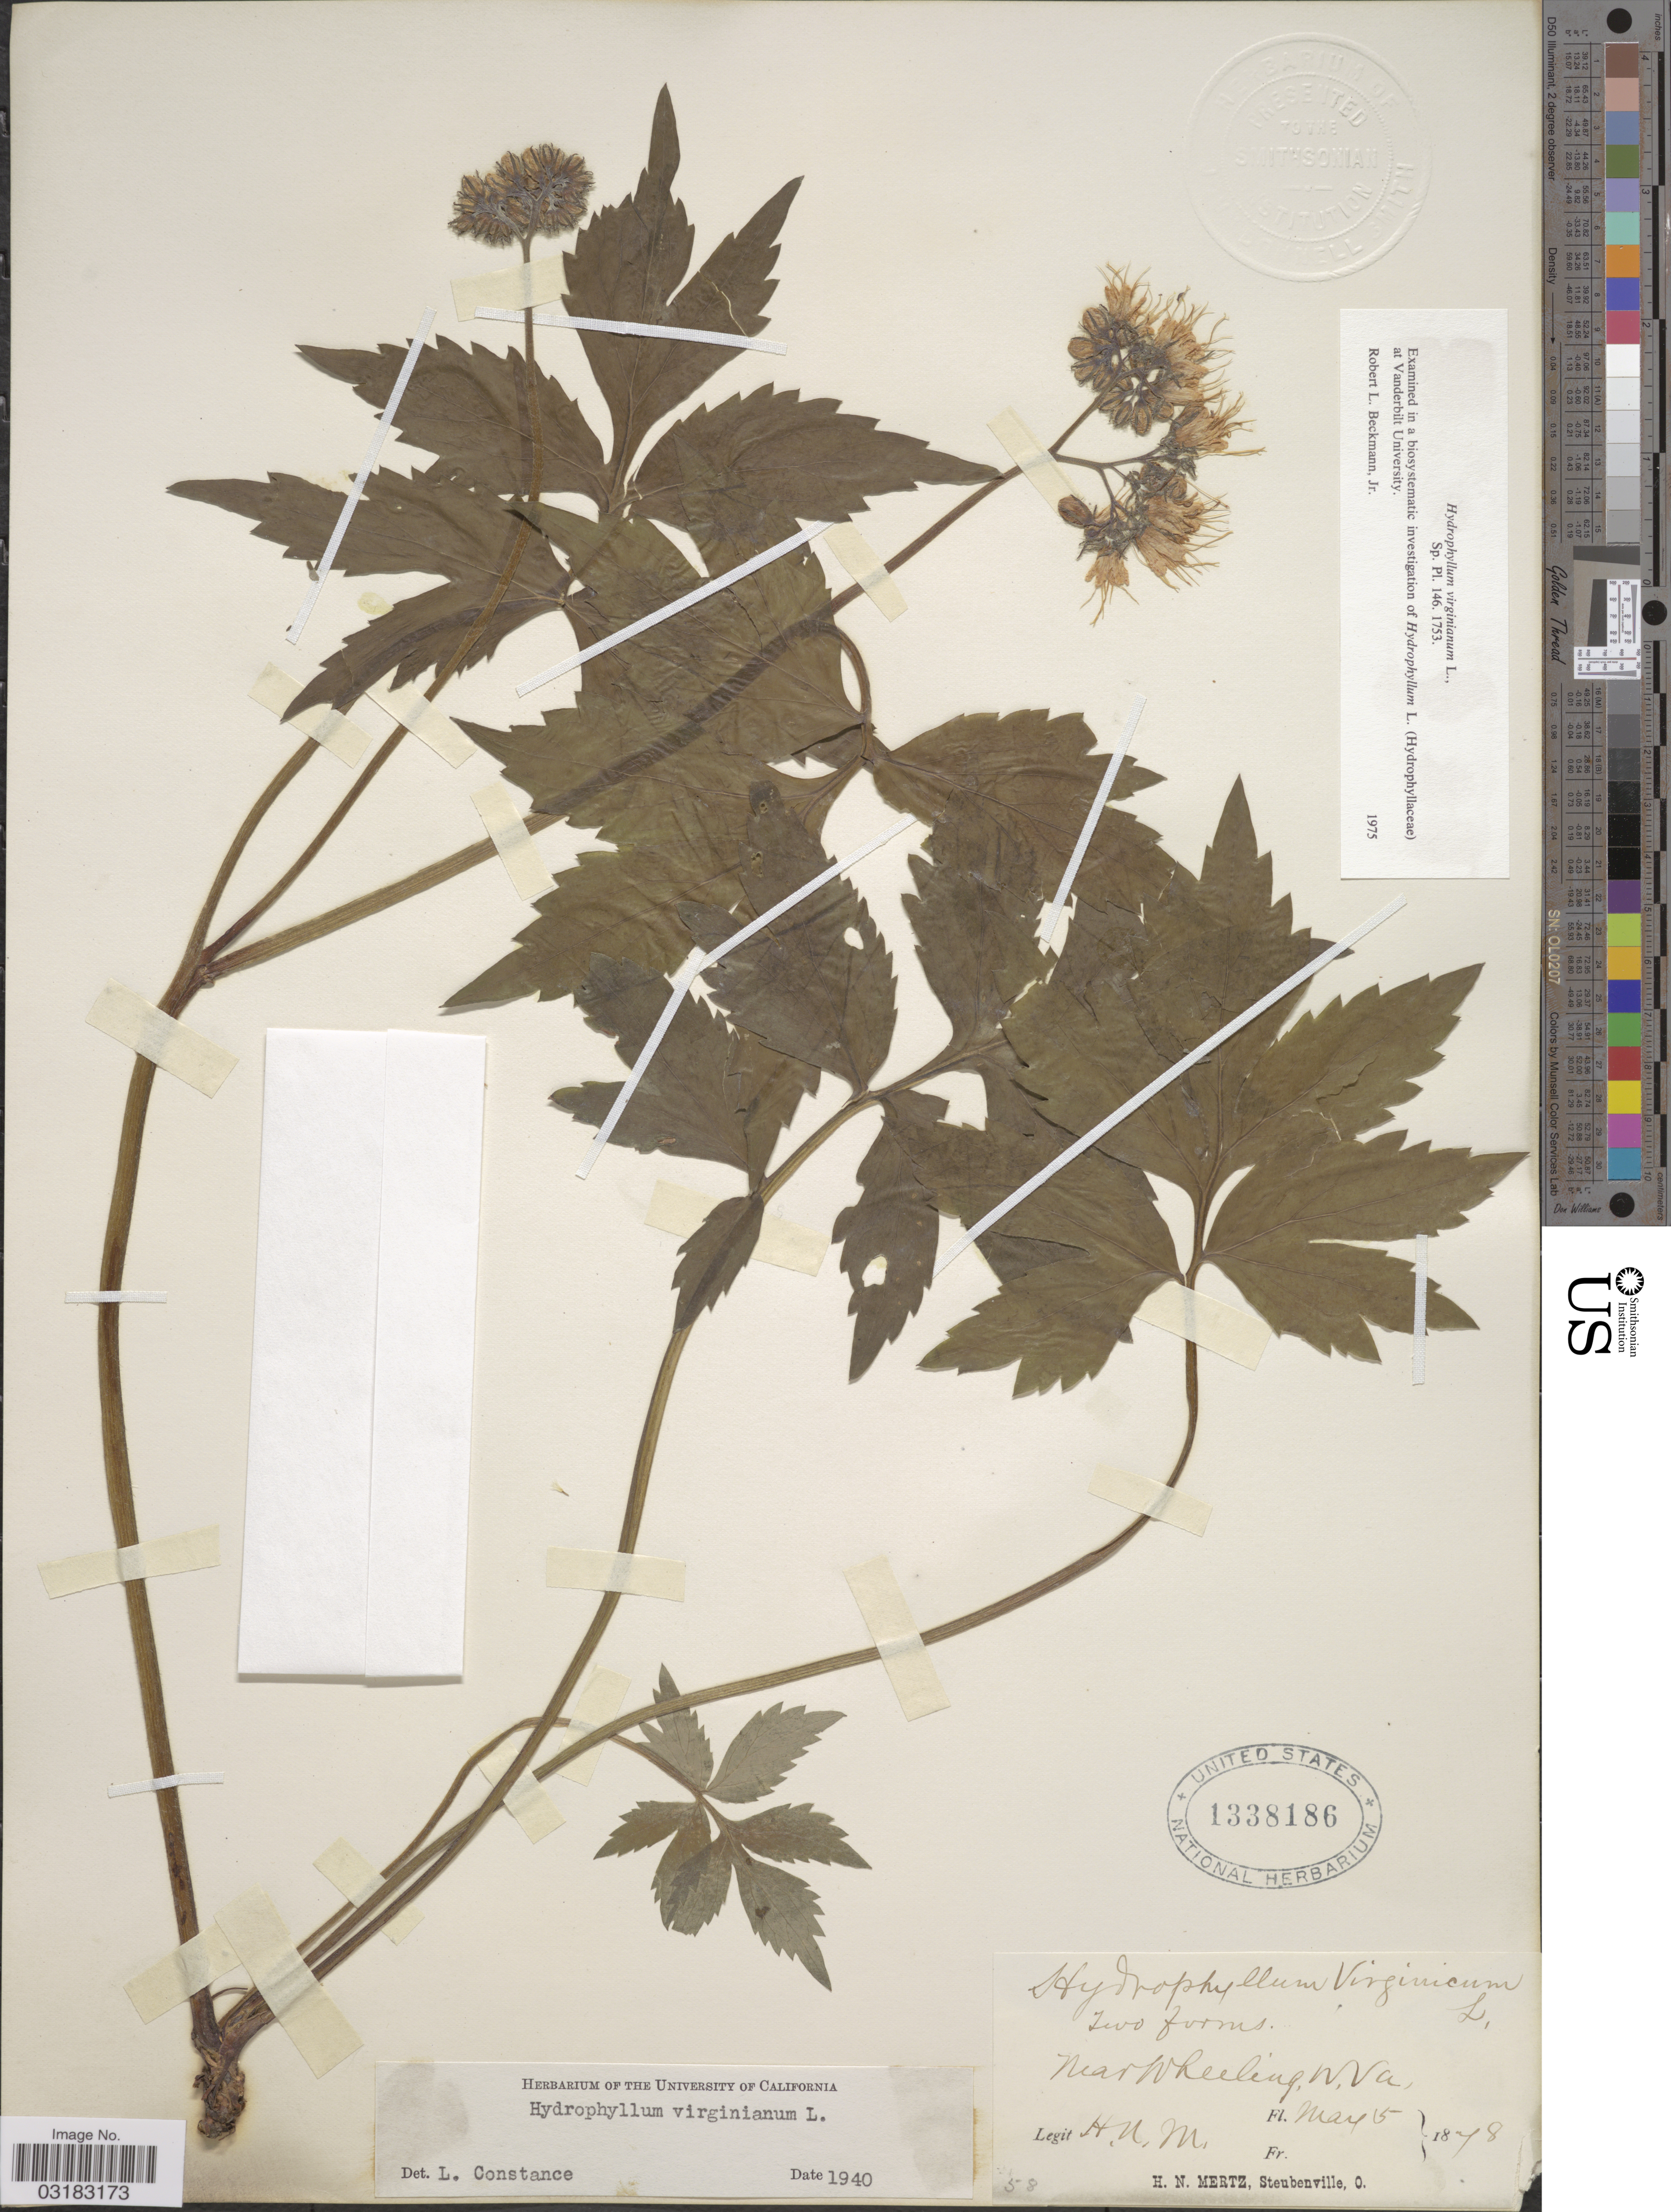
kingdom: Plantae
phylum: Tracheophyta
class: Magnoliopsida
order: Boraginales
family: Hydrophyllaceae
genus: Hydrophyllum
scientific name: Hydrophyllum virginianum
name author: L.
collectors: H. Mertz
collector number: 58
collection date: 1878-05-05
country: United States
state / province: West Virginia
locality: Near Wheeling, W. Va.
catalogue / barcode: US 1338186